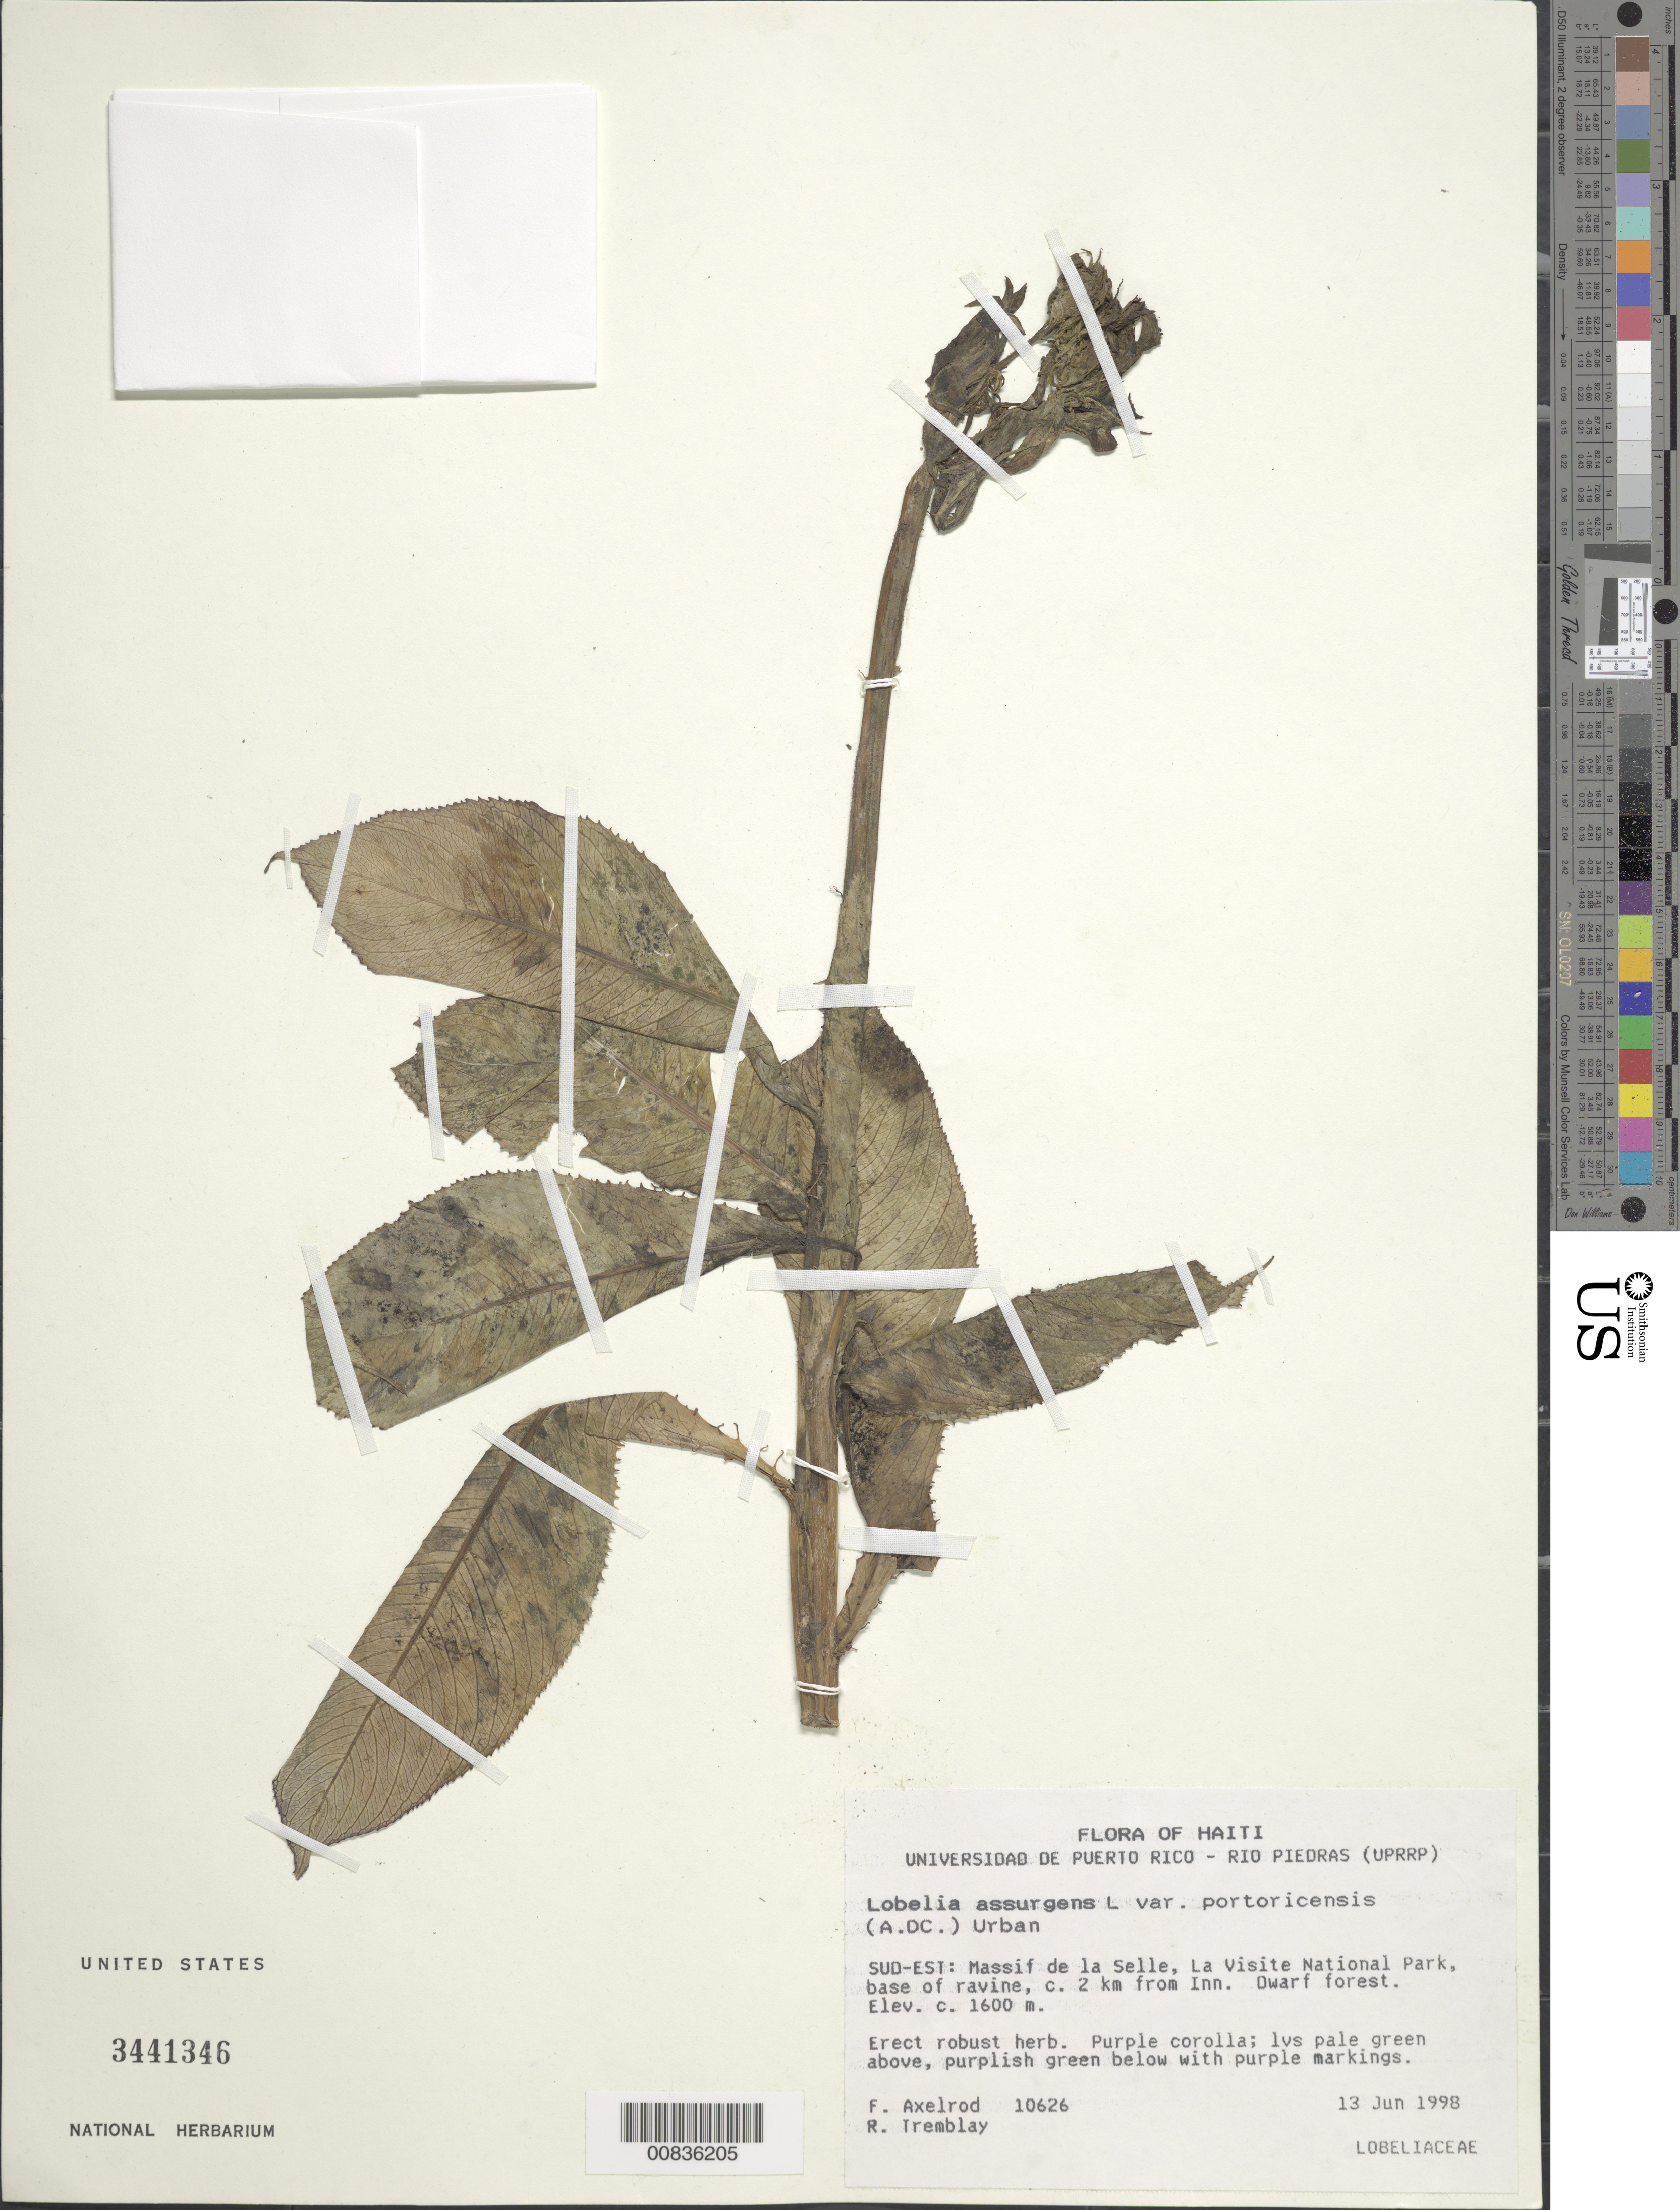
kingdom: Plantae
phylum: Tracheophyta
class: Magnoliopsida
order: Asterales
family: Campanulaceae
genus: Lobelia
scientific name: Lobelia assurgens var. portoricesis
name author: (A. DC.) Urb.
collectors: F. S. Axelrod & R. L. Tremblay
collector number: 10626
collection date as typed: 13 Jun 1998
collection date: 1998-06-13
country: Haiti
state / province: Sud-Est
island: Hispaniola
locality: Massif de la Selle, La Visite National Park, c. 2 km from Inn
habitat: Base of ravine in dwarf forest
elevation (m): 1600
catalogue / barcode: US 3441346